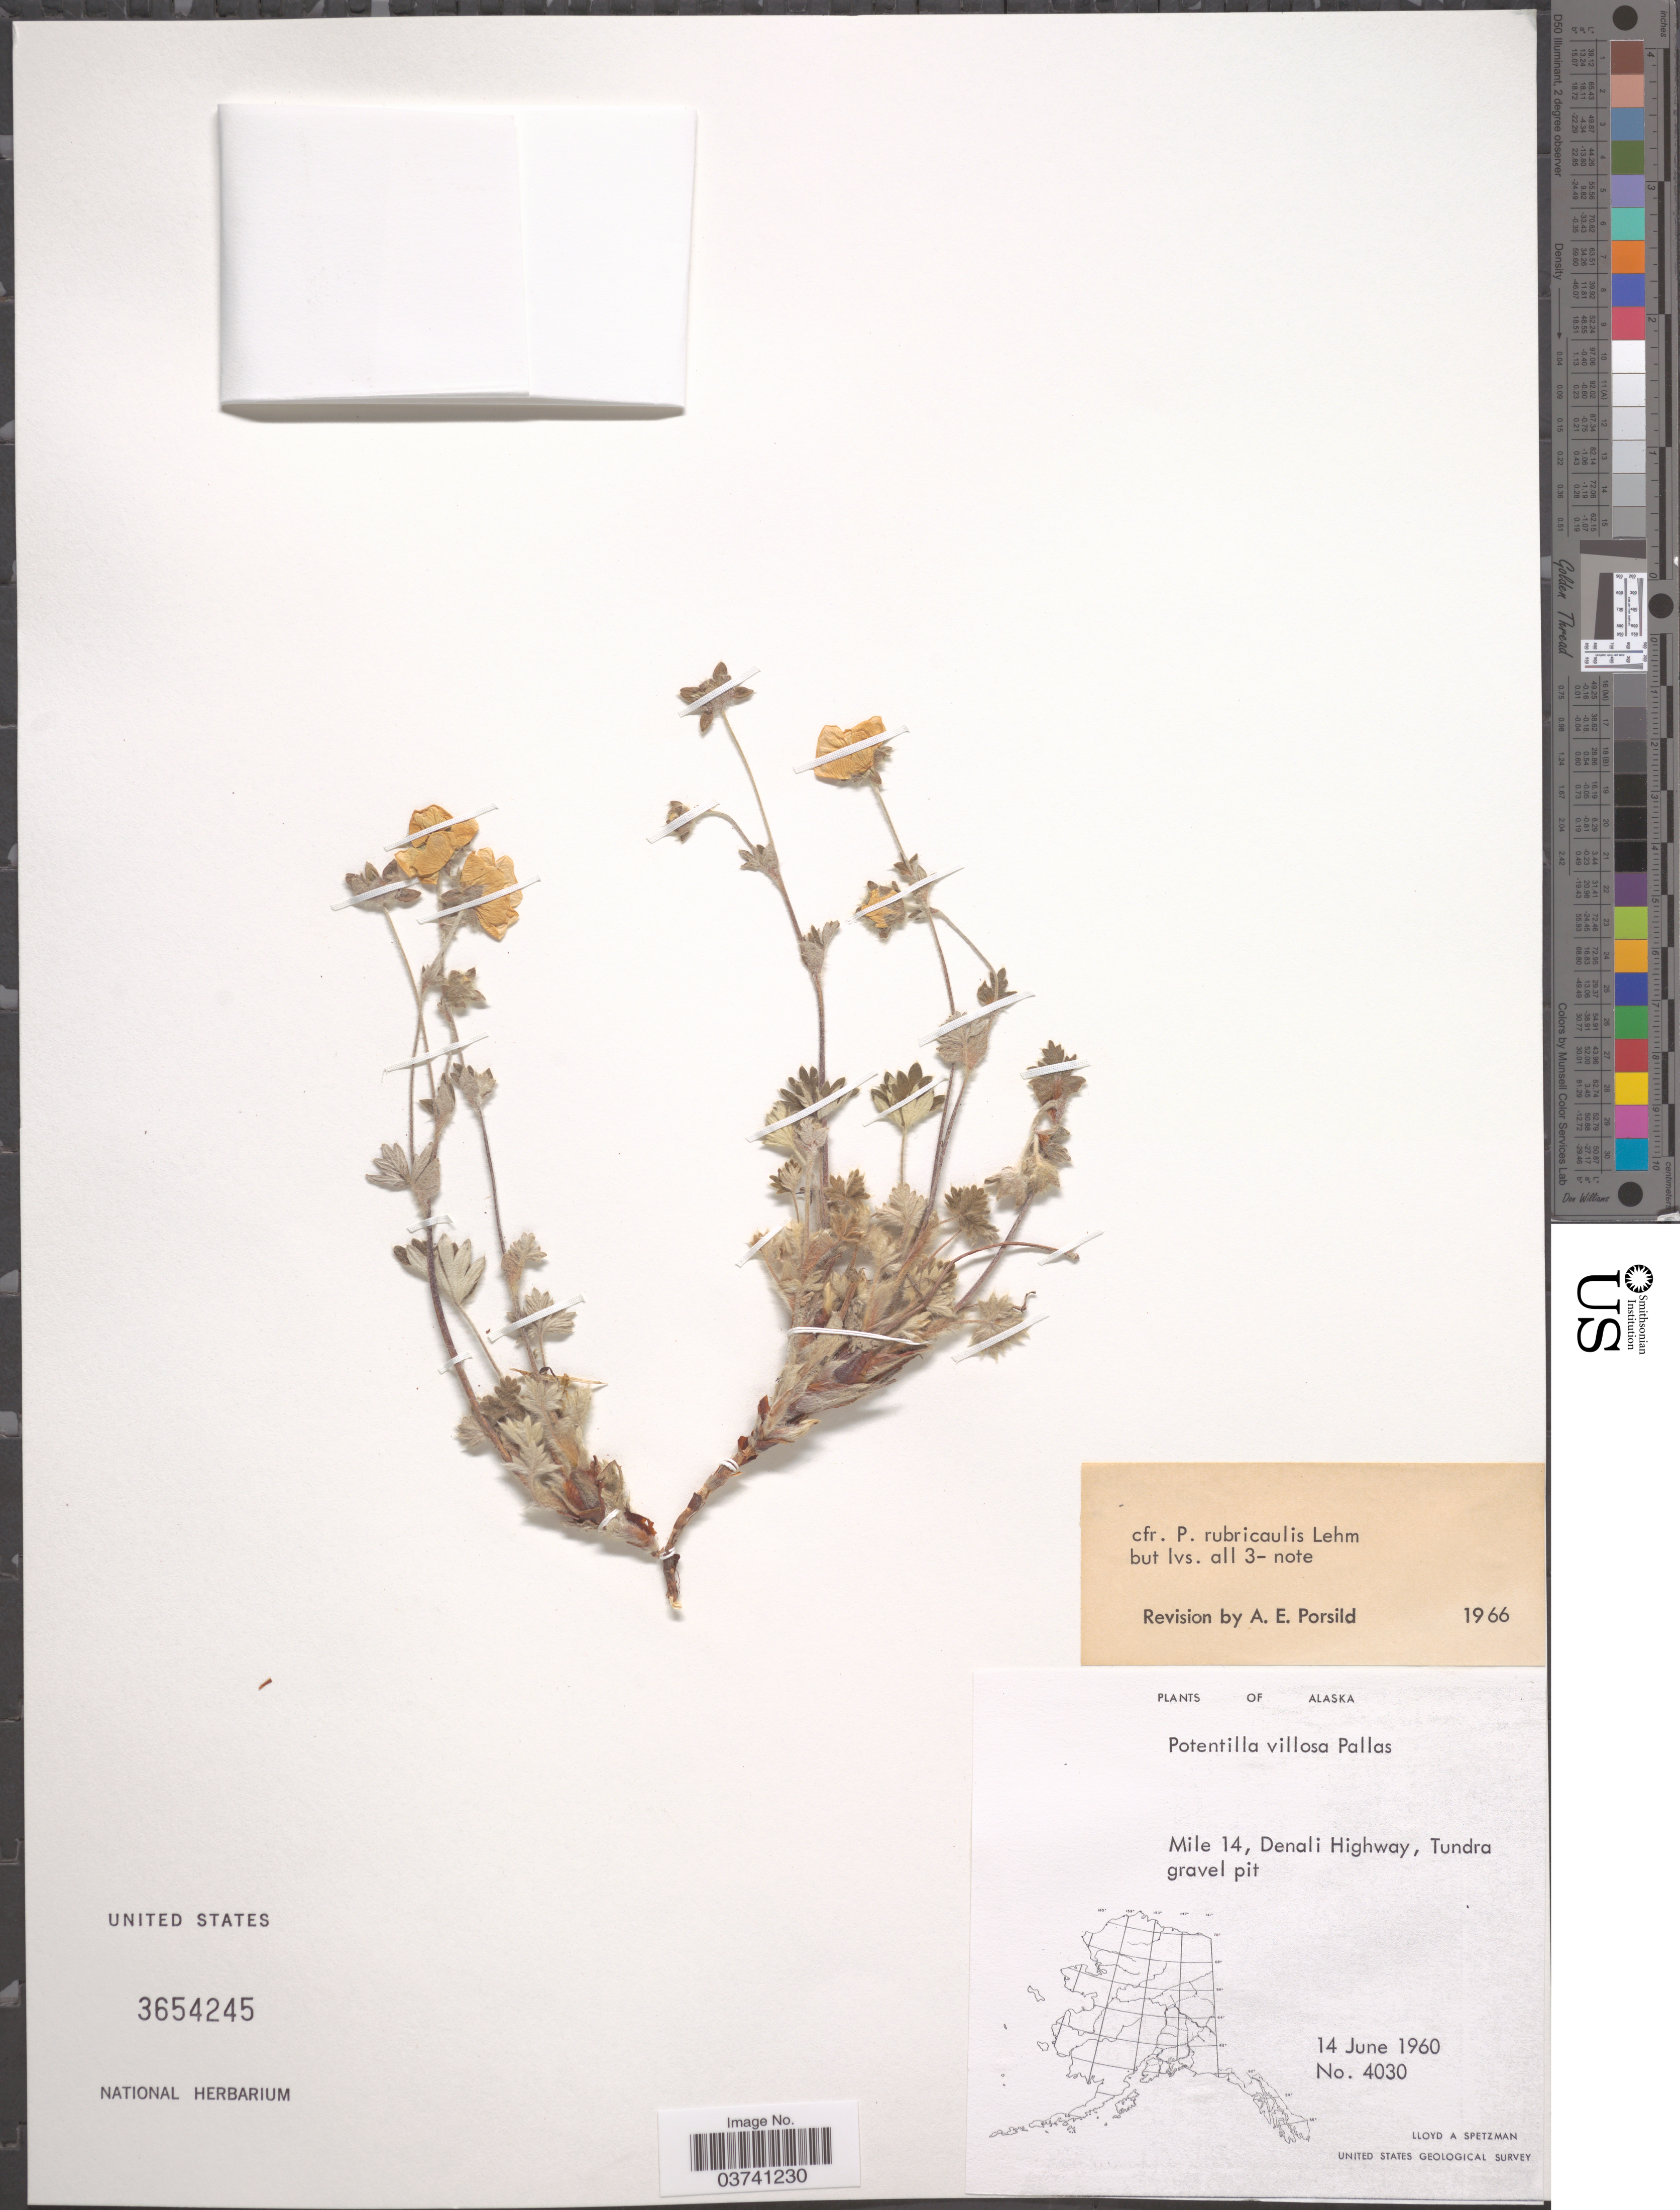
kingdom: Plantae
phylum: Tracheophyta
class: Magnoliopsida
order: Rosales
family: Rosaceae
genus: Potentilla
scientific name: Potentilla rubricaulis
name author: F. Lehm.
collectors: L. Spetzman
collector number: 4030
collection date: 1960-06-14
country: United States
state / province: Alaska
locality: Mile 14, Denali Highway, Tundra gravel pit.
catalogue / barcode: US 3654245